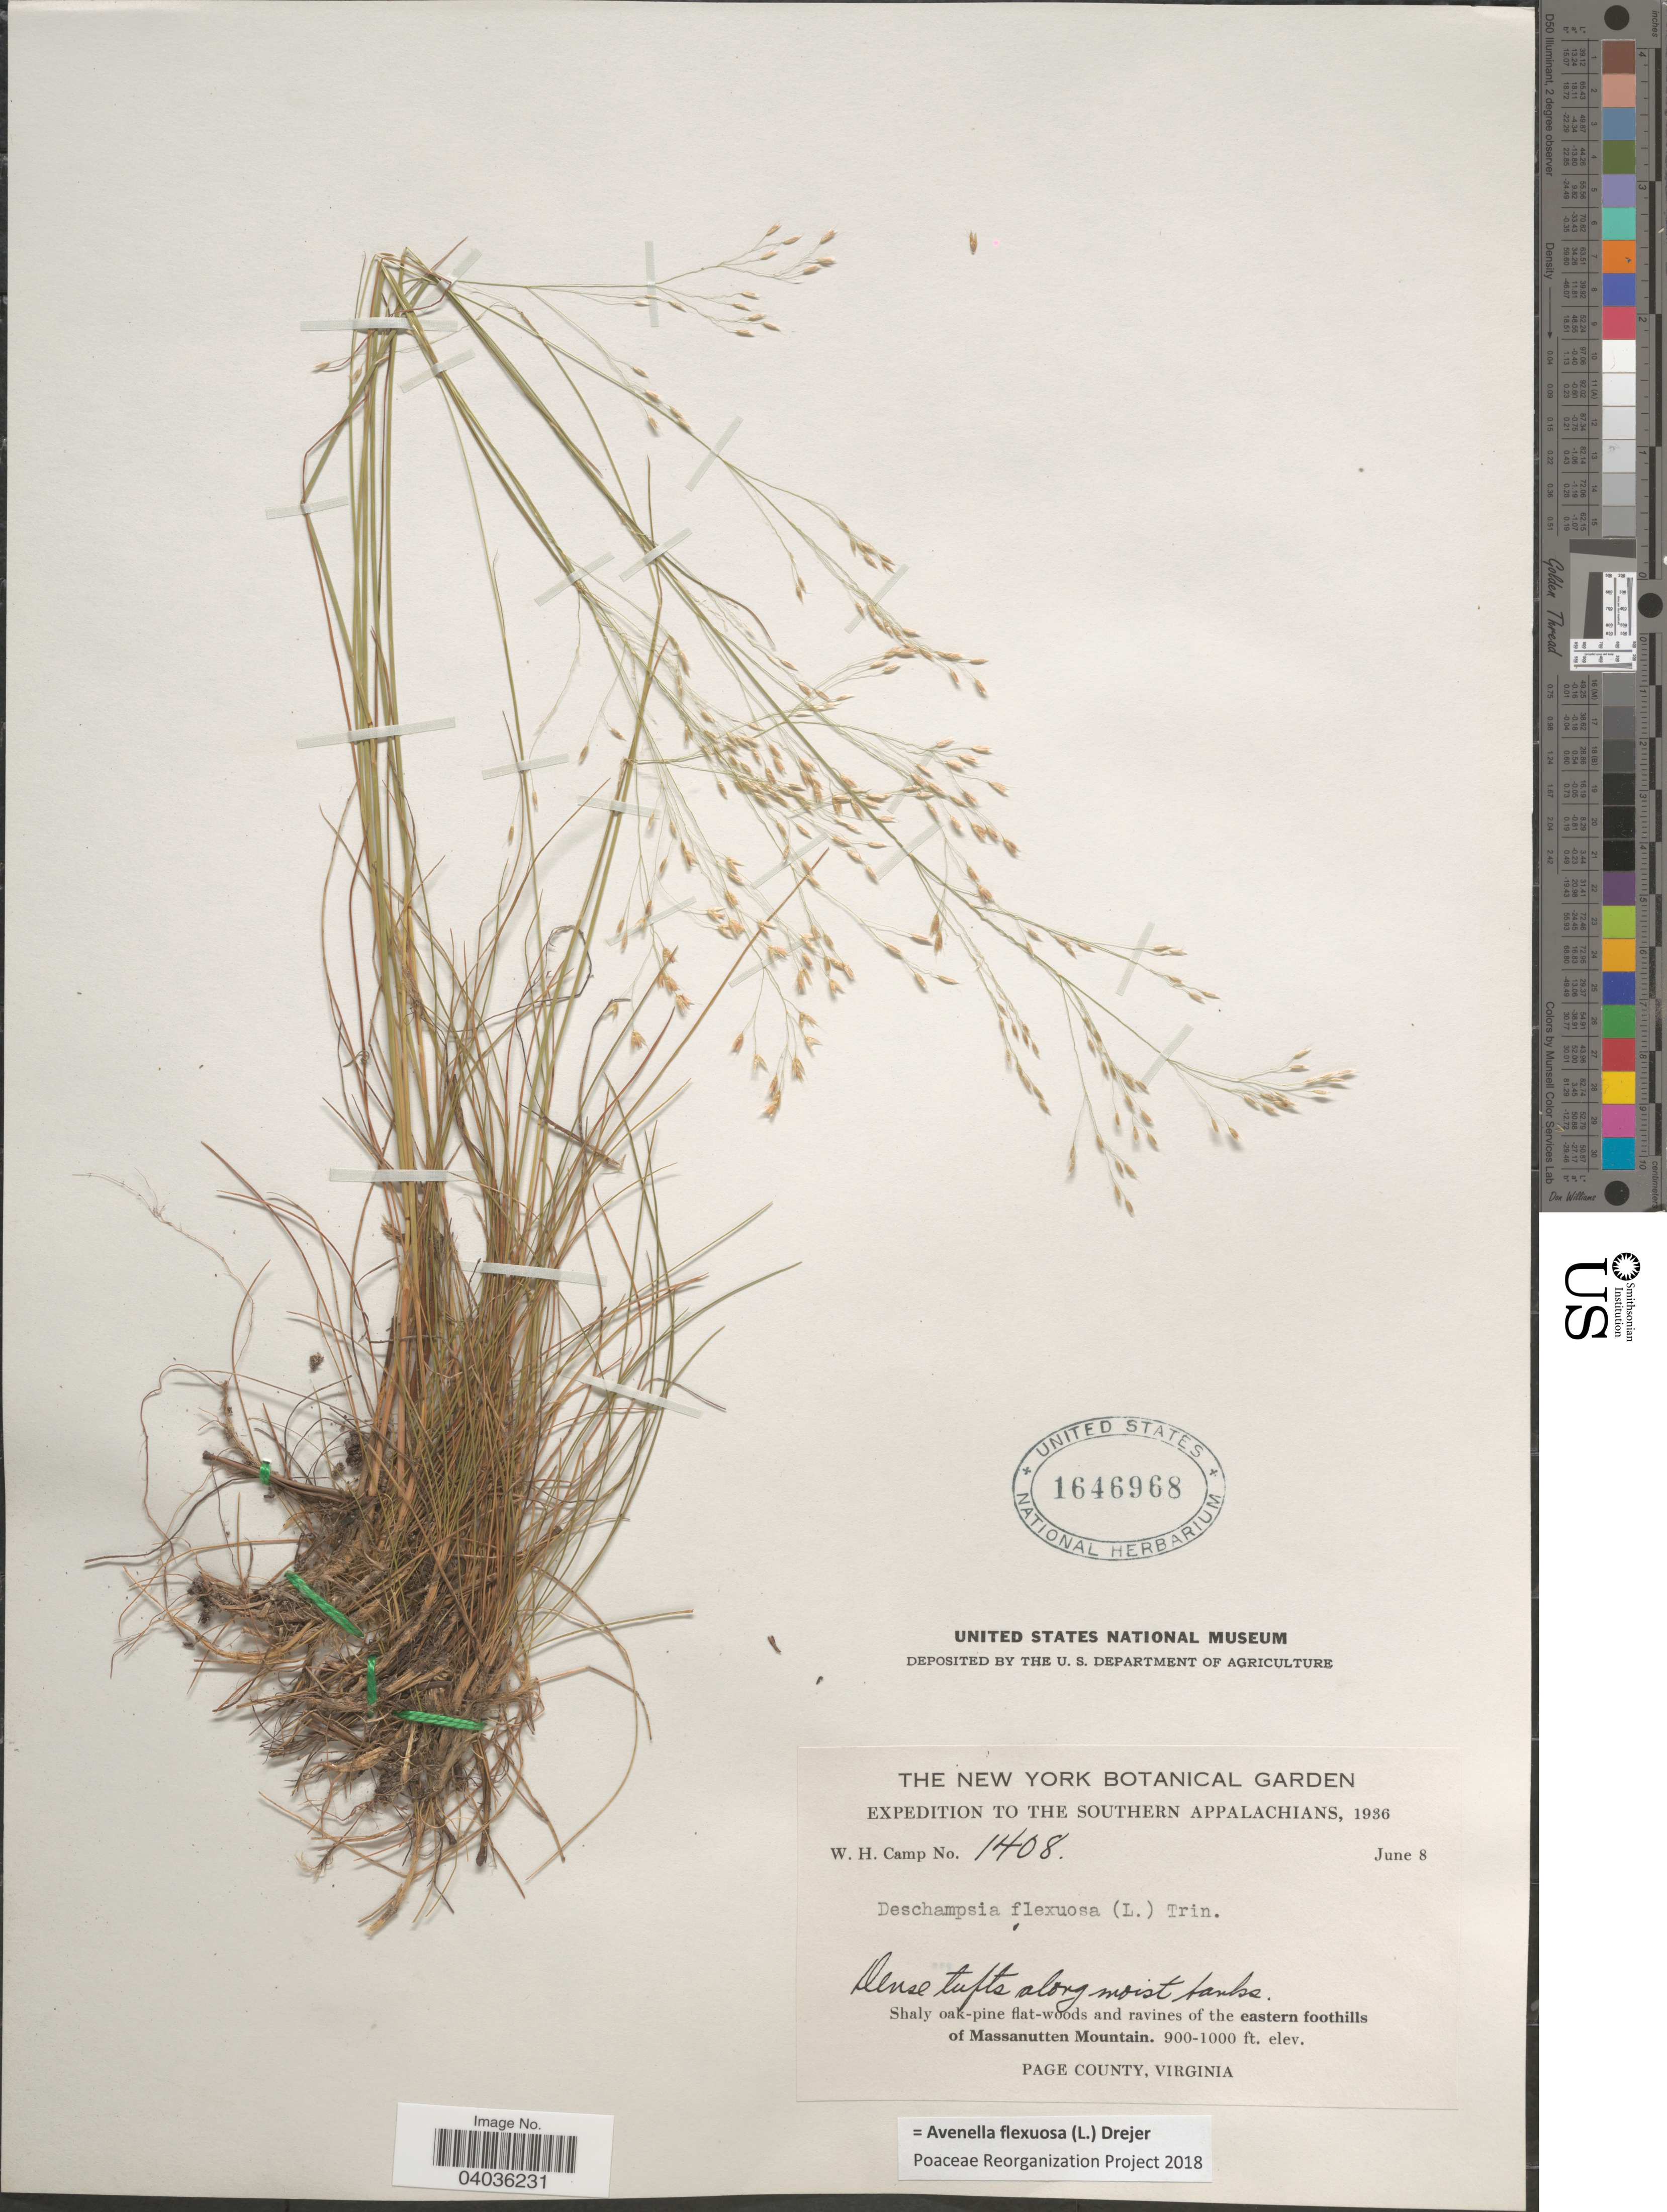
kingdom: Plantae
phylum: Tracheophyta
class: Liliopsida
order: Poales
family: Poaceae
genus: Avenella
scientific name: Avenella flexuosa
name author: (L.) Drejer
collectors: W. H. Camp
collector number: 1408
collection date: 1936-06-08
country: United States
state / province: Virginia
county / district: Page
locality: Southern Appalachians. Shaly oak-pine flat-woods and ravines of the eastern foothills of Massanutten Mountain. Page County.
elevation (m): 274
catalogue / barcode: US 1646968